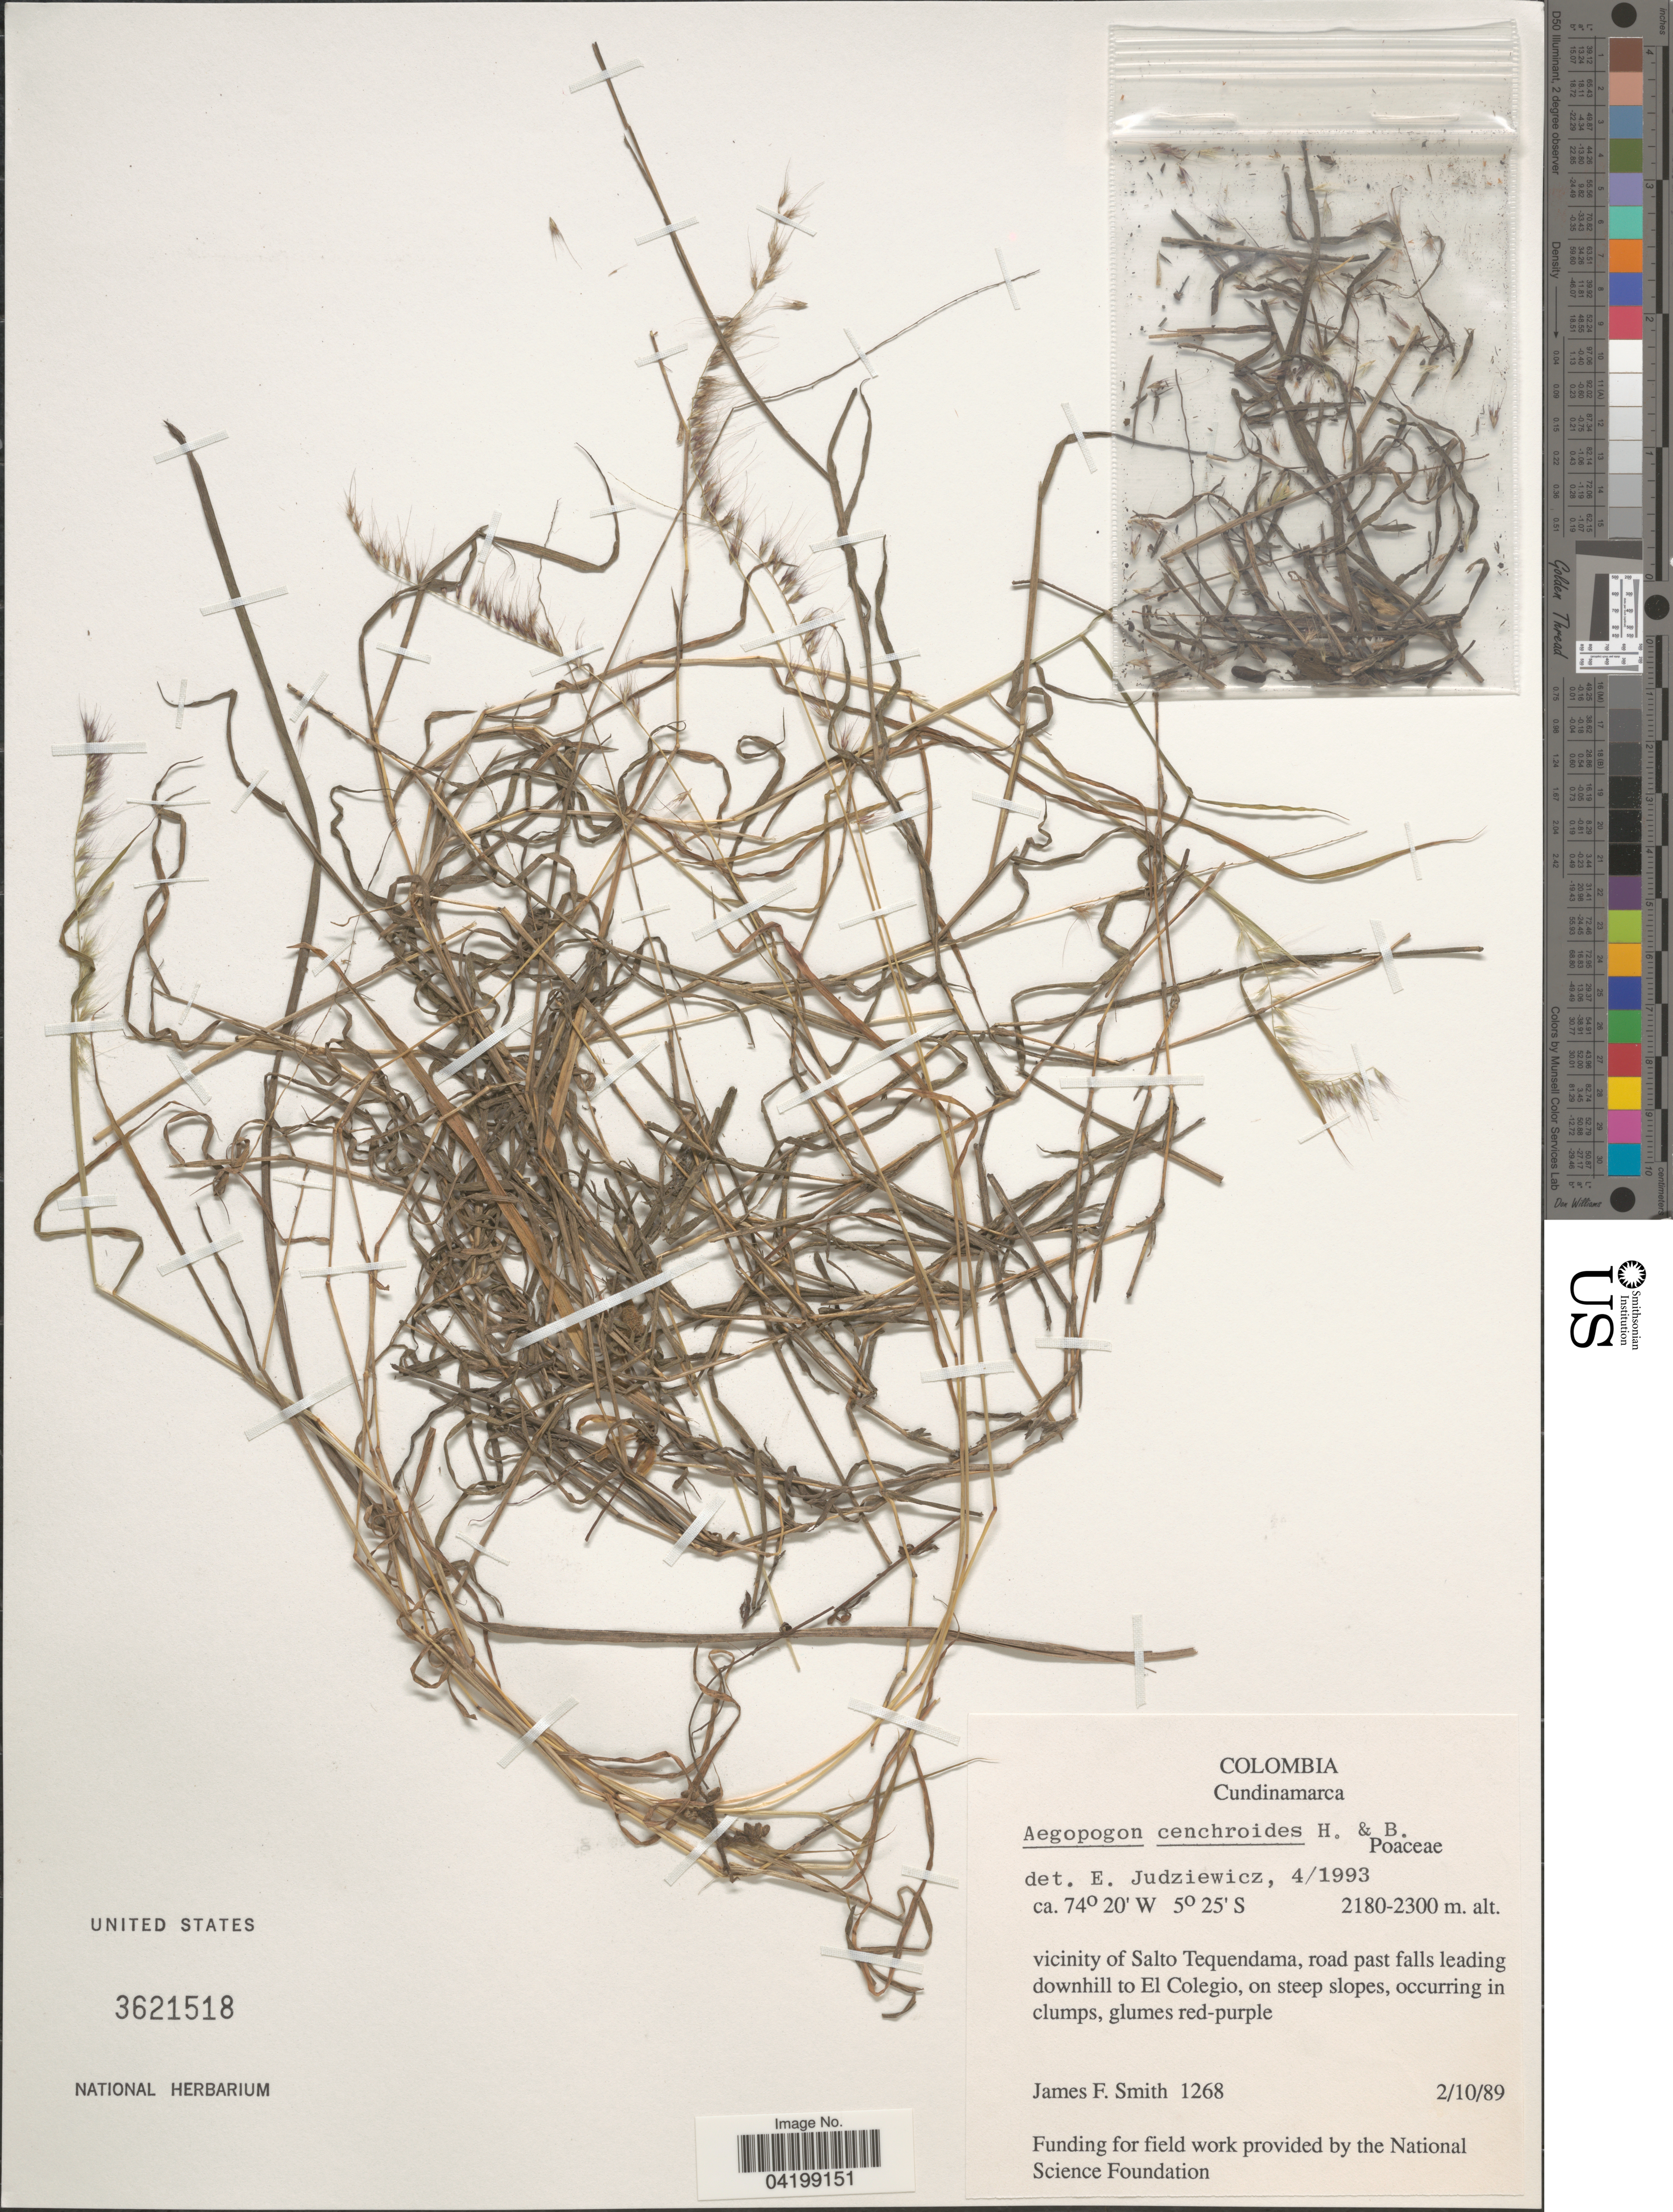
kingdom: Plantae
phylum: Tracheophyta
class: Liliopsida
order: Poales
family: Poaceae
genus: Muhlenbergia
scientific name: Muhlenbergia cenchroides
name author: (Humb. & Bonpl. ex Willd.) P.M. Peterson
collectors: J. F. Smith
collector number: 1268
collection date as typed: Transcribed d/m/y: 2/10/89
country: Colombia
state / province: Cundinamarca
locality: Vicinity of Salto Tequendama, road past falls leading downhill to El Colegio, on steep slopes, occurring in clumps.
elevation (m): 2180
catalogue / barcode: US 3621518